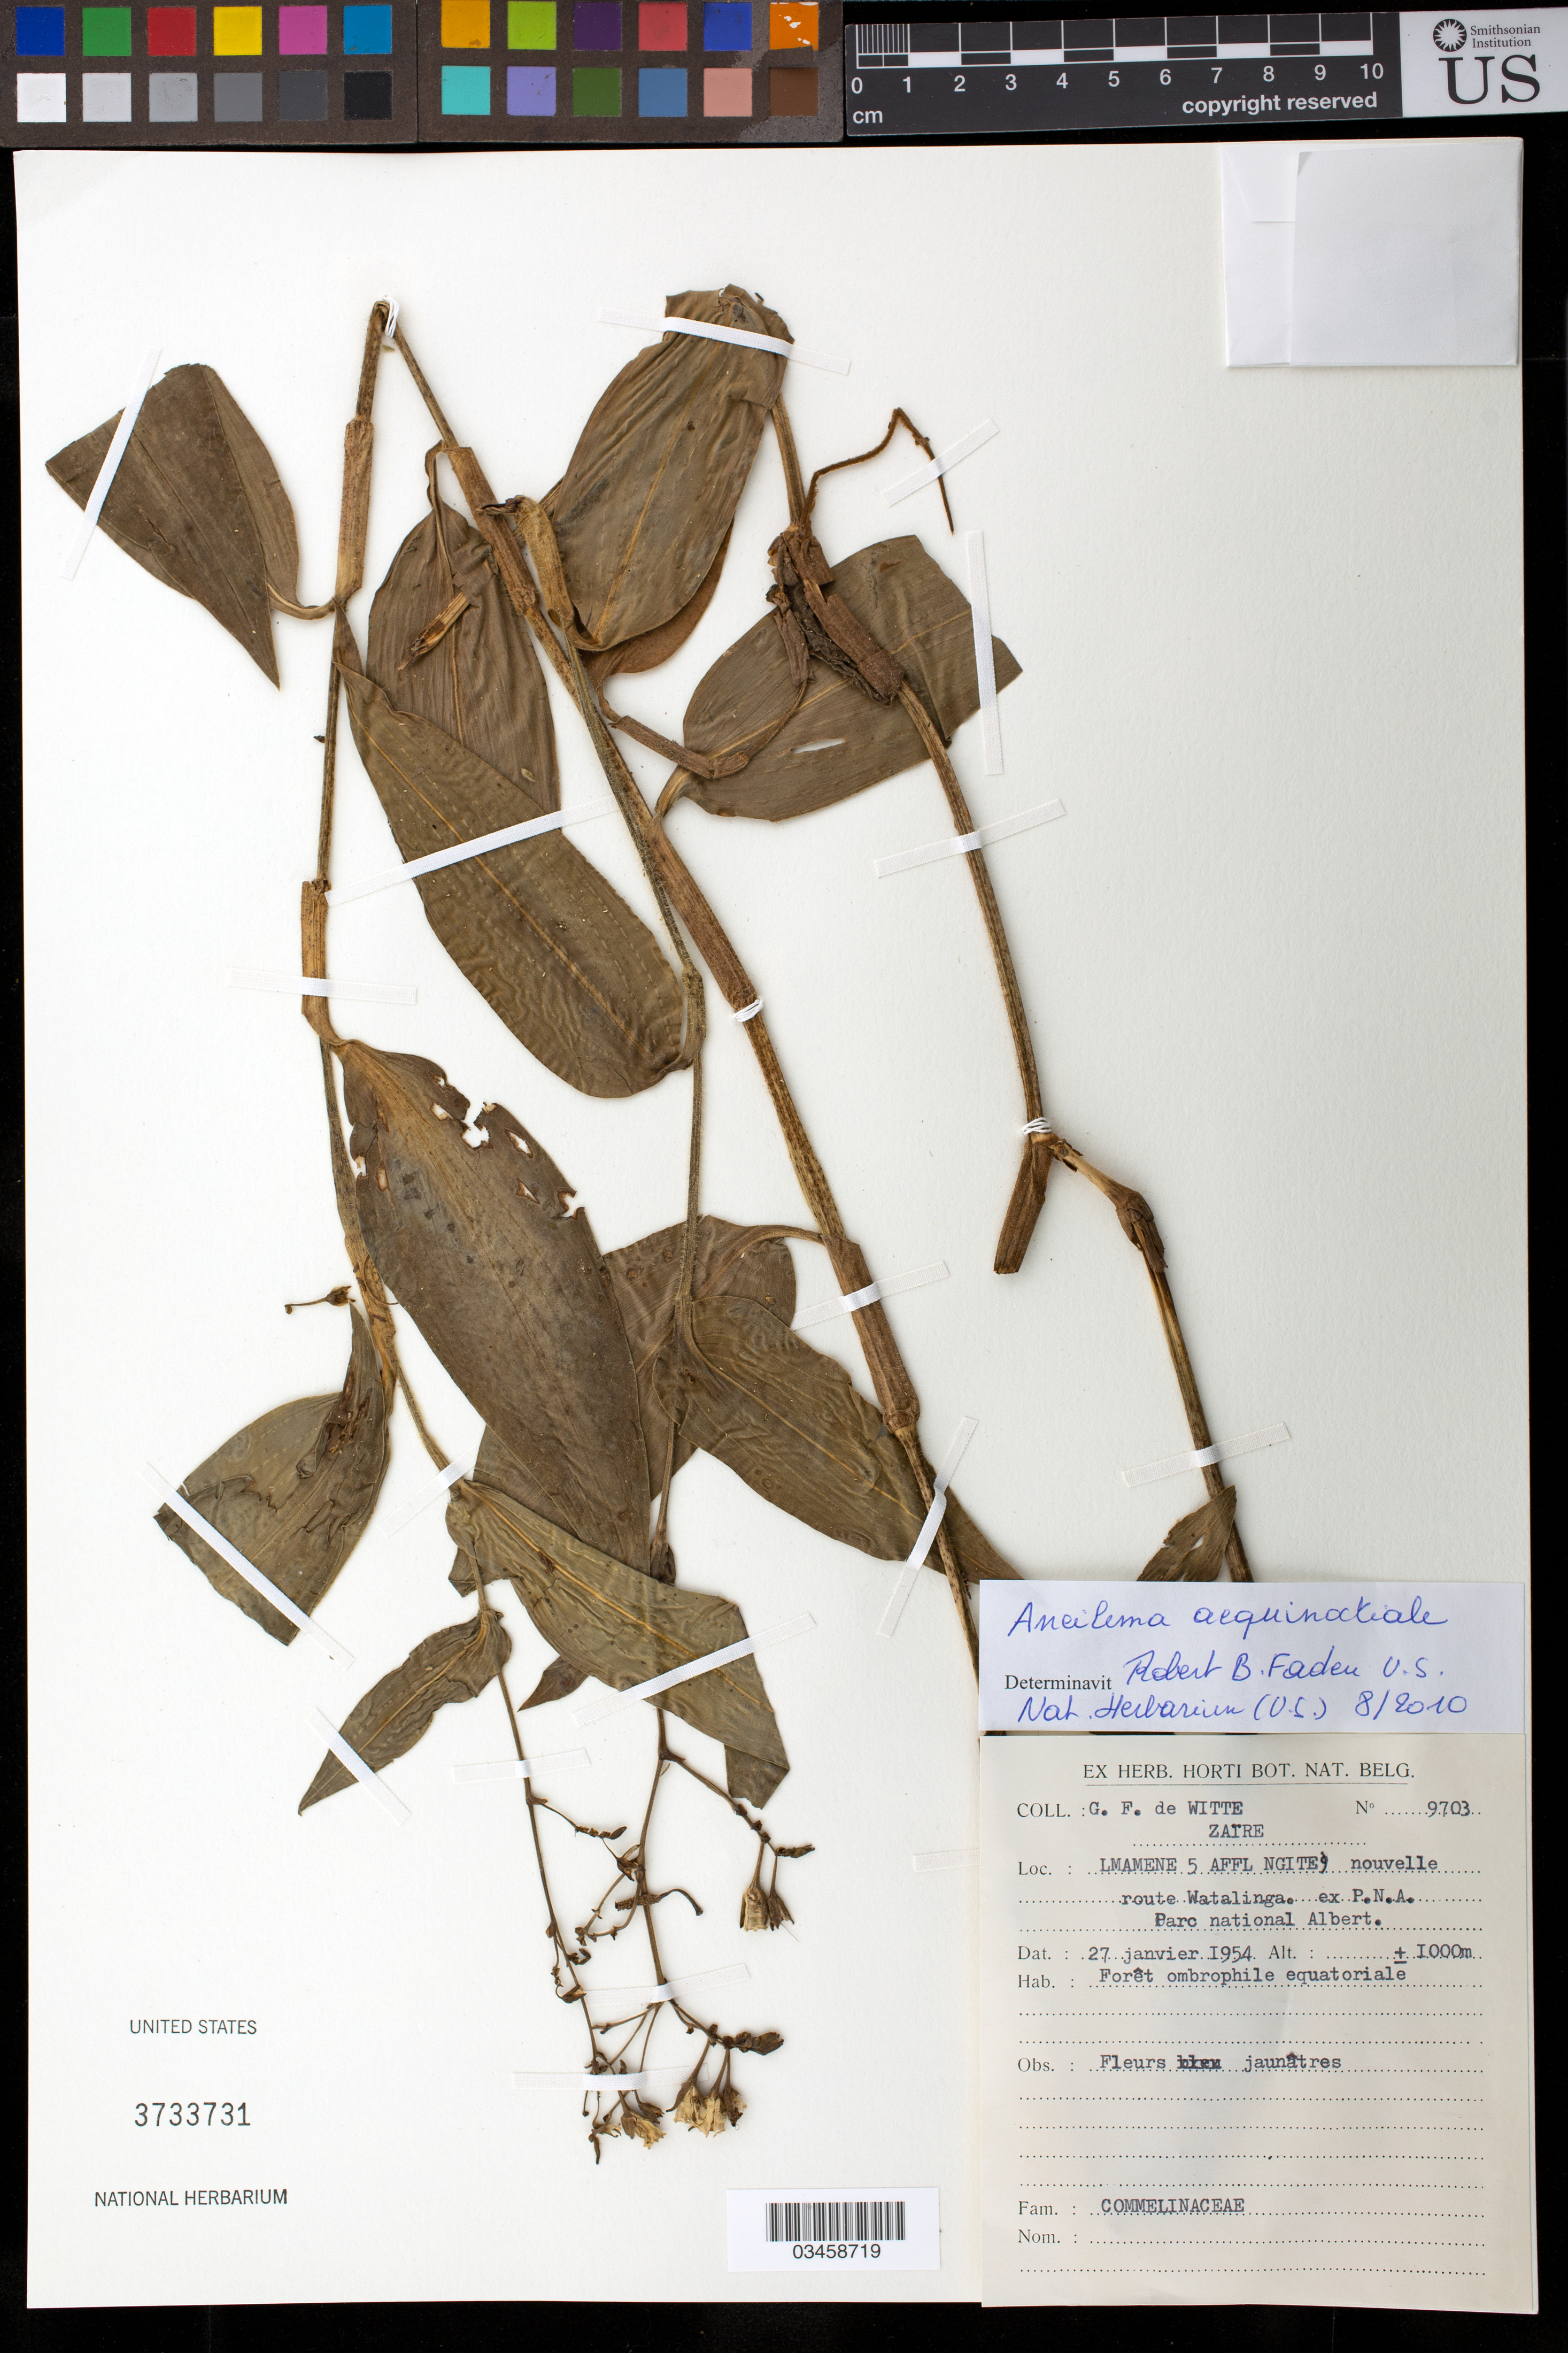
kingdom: Plantae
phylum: Tracheophyta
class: Liliopsida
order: Commelinales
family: Commelinaceae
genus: Aneilema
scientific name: Aneilema aequinoctiale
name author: (P. Beauv.) Loudon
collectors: G. F. Witte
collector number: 9703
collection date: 1954-01-27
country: Congo, Democratic Republic of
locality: Lmamene 5 Affl Ngite nouvelle route Watalinga, ex. P. N. A. Parc national Albert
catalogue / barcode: US 3733731